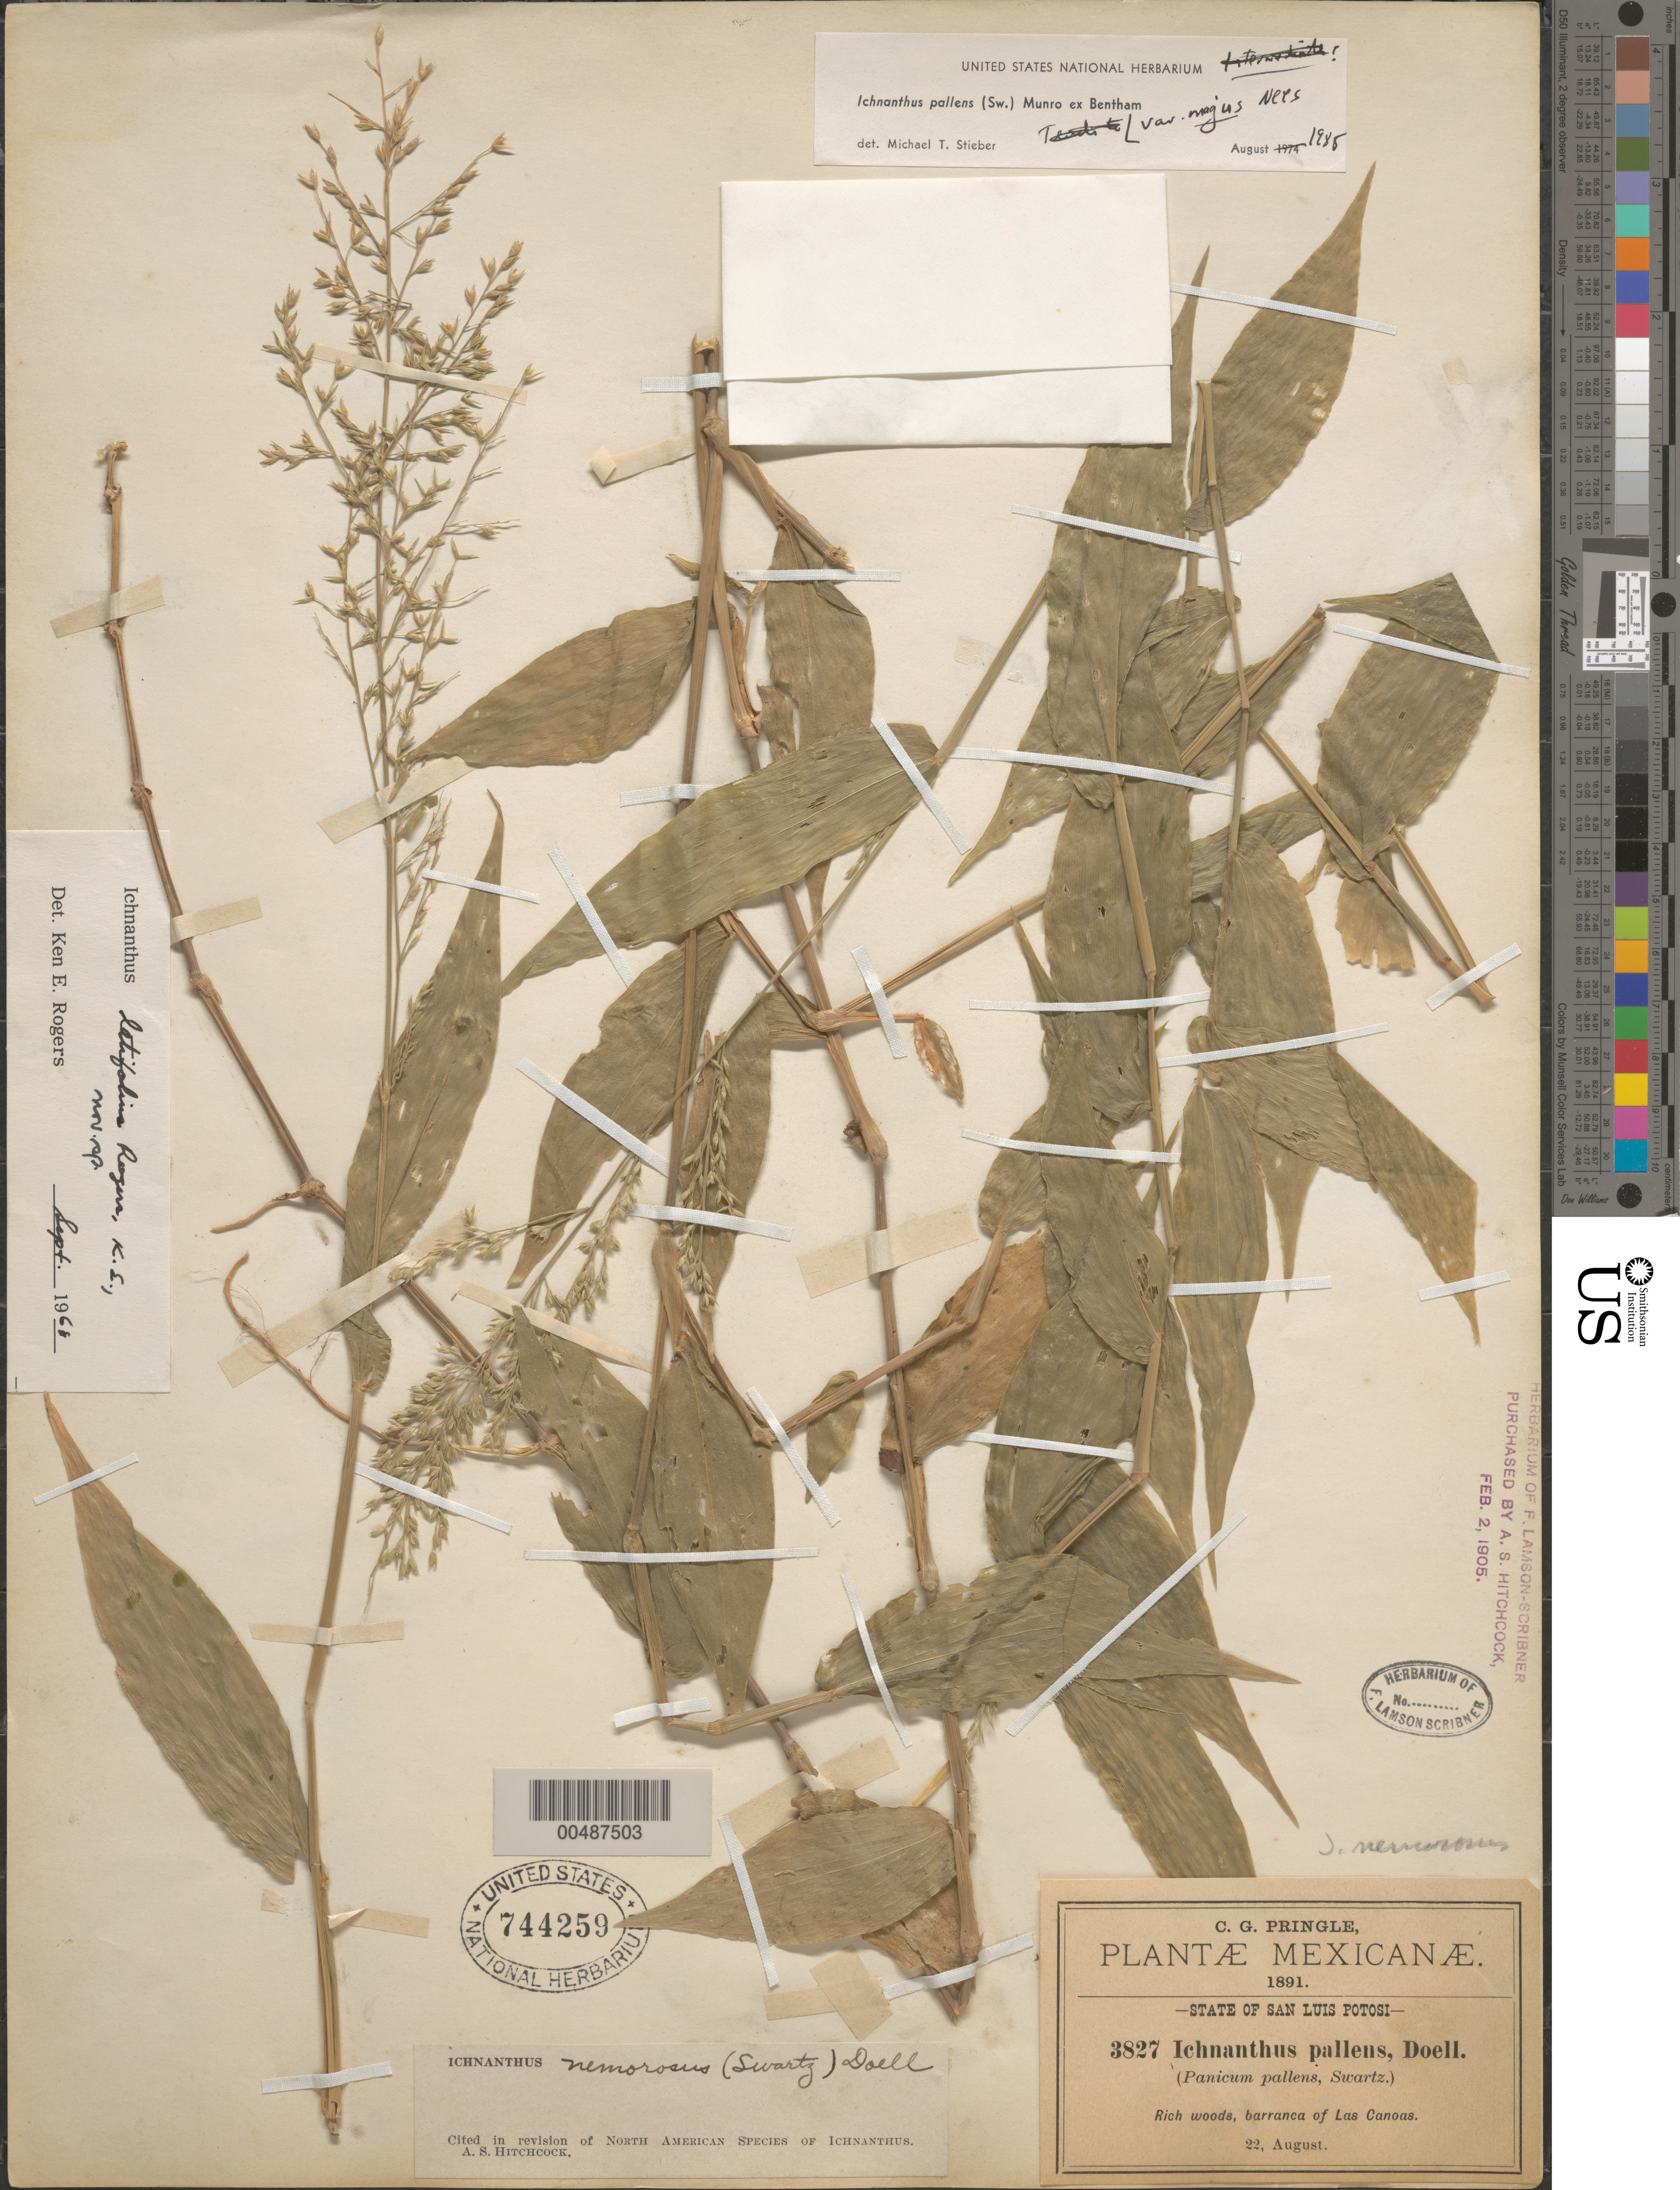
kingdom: Plantae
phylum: Tracheophyta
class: Liliopsida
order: Poales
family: Poaceae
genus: Hildaea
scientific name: Hildaea nemorosa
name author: (Sw.) C. Silva & R.P. Oliveira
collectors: C. G. Pringle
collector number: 3827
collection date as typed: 22 Aug 1891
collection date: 1891-08-22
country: Mexico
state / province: San Luis Potosi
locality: Barranca of Las Canoas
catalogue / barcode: US 744259